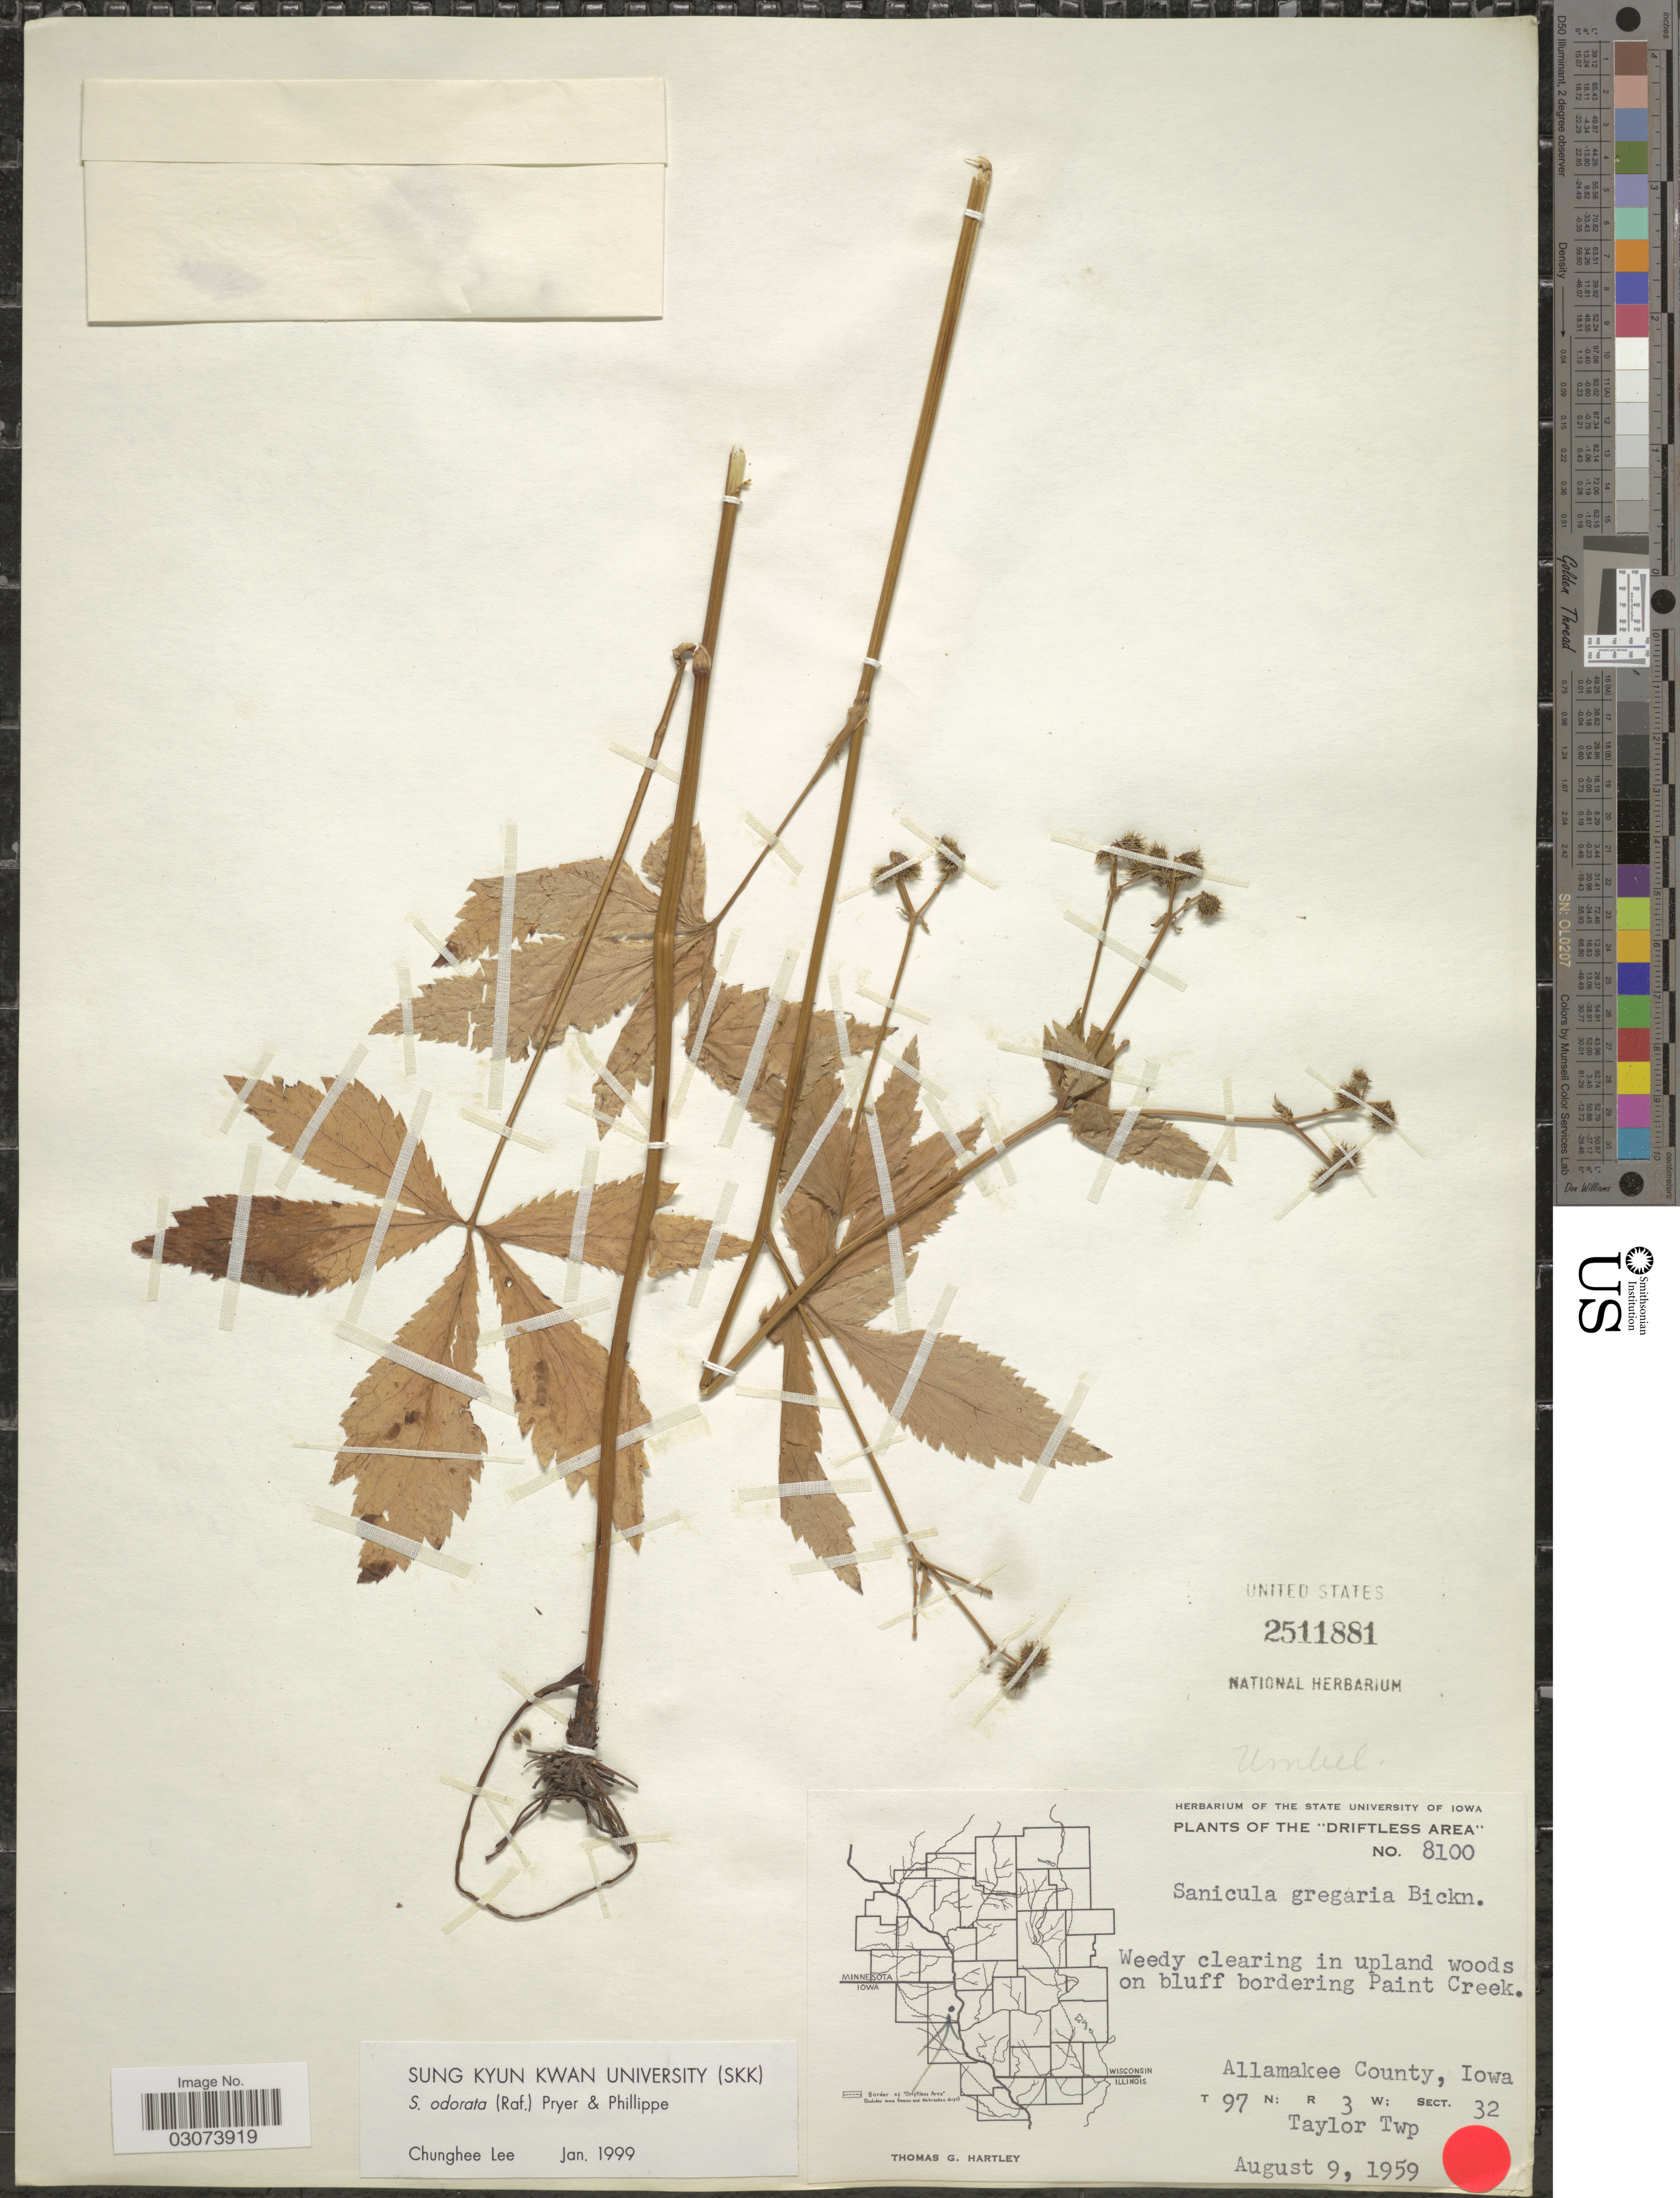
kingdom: Plantae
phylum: Tracheophyta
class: Magnoliopsida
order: Apiales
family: Apiaceae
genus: Sanicula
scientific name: Sanicula odorata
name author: (Raf.) Pryer & Phillippe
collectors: T. G. Hartley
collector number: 8100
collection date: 1959-08-09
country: United States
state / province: Iowa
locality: Driftless Area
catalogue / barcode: US 2511881